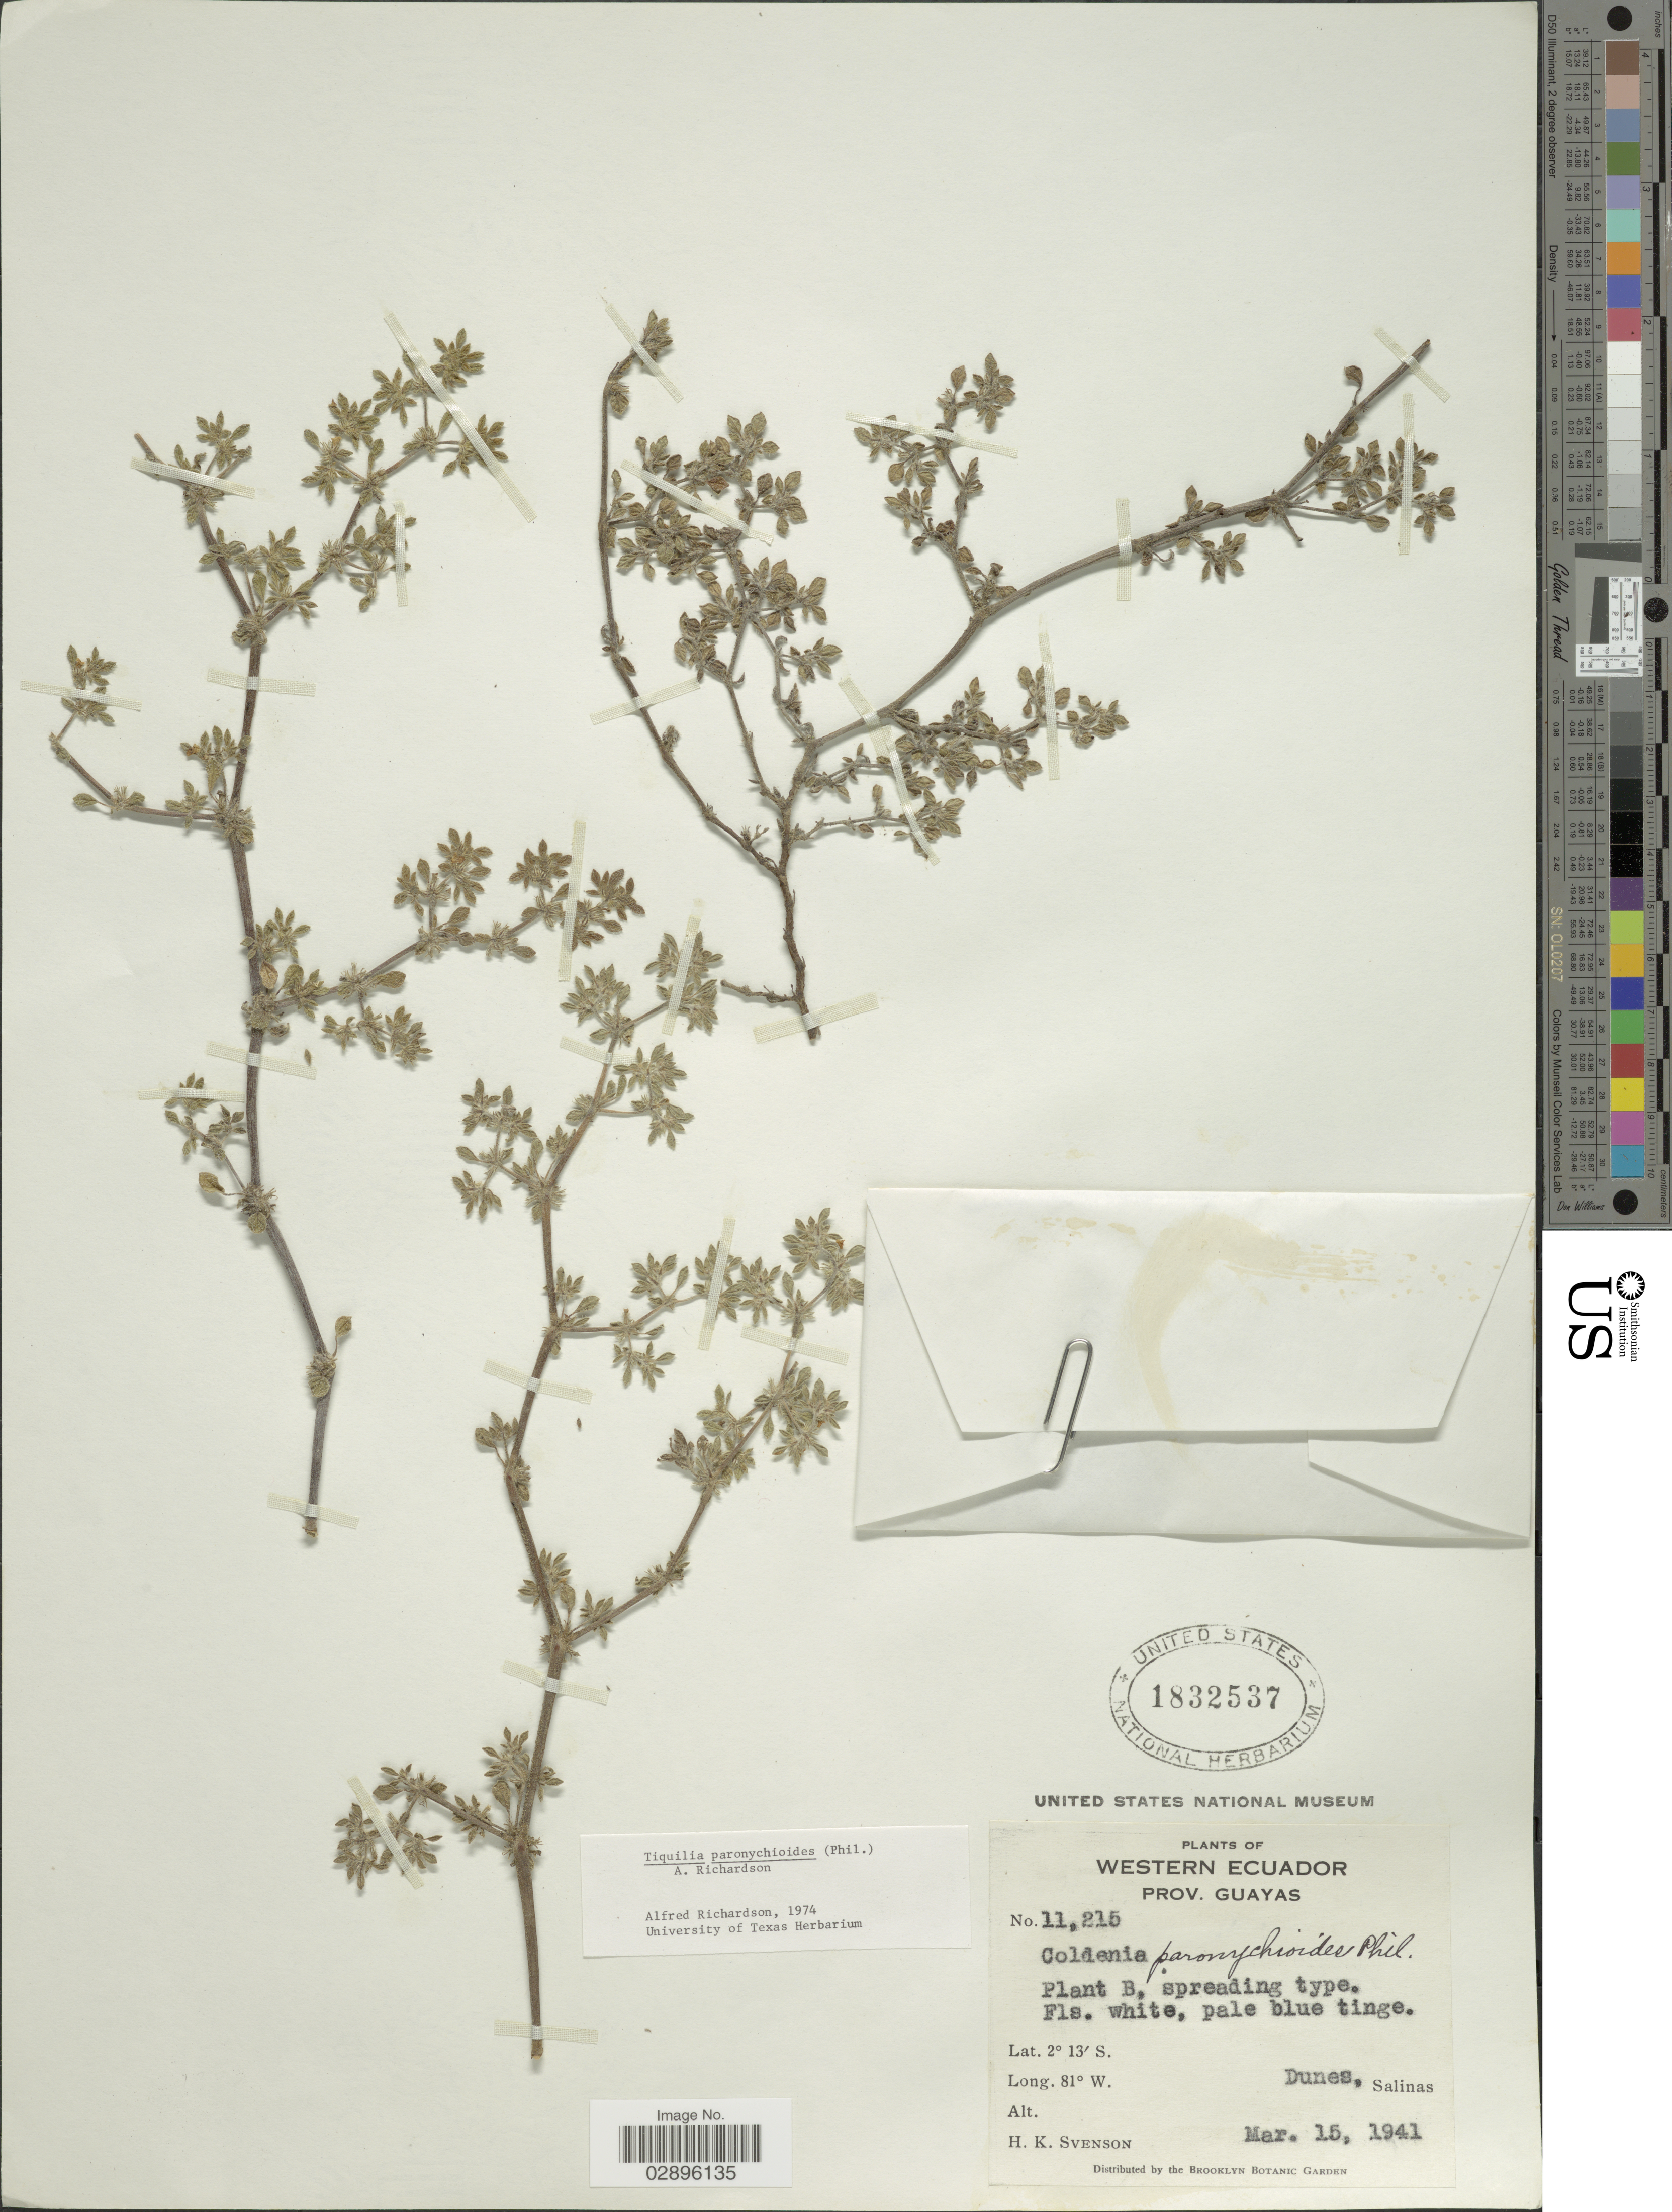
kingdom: Plantae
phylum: Tracheophyta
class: Magnoliopsida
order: Boraginales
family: Ehretiaceae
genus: Tiquilia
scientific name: Tiquilia paronychioides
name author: (Phil.) A.T. Richardson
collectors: H. K. Svenson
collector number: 11215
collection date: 1941-03-15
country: Ecuador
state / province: Guayas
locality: Western Ecuador. Dunes, Salinas.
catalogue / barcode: US 1832537